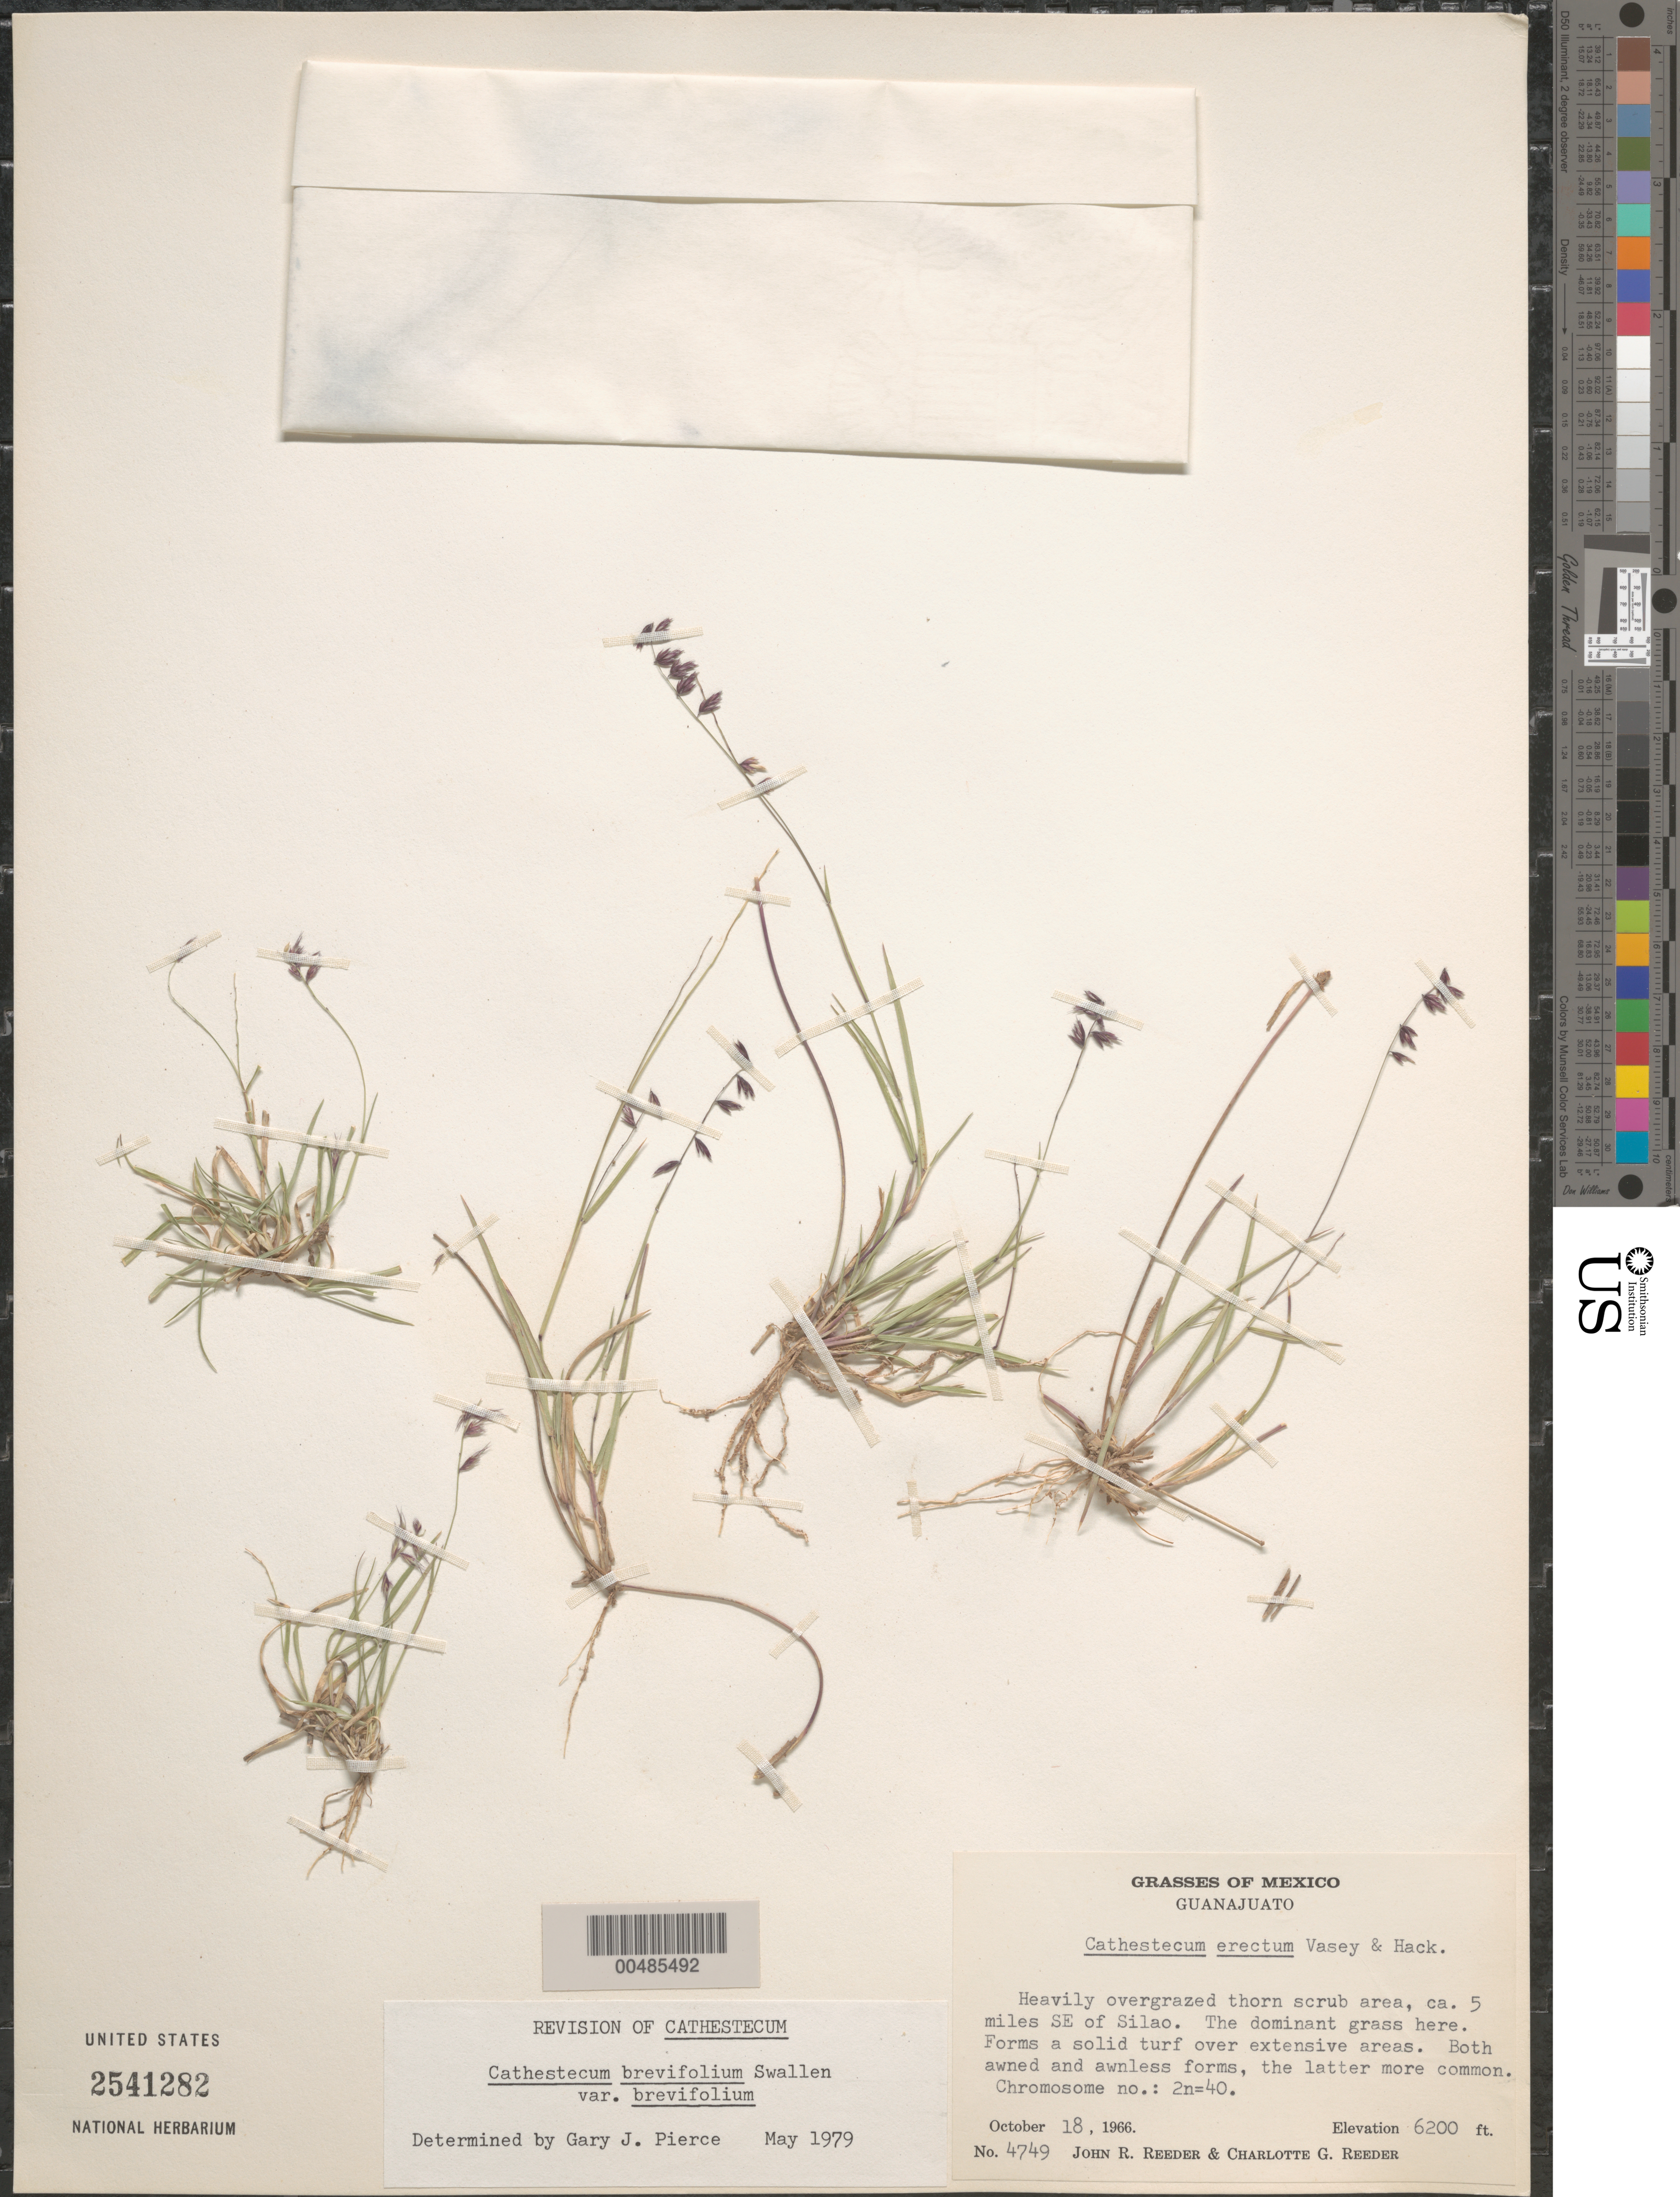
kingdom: Plantae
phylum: Tracheophyta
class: Liliopsida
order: Poales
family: Poaceae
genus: Cathestecum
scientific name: Cathestecum brevifolium var. brevifolium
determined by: Pierce, G. J.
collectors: J. R. Reeder & C. G. Reeder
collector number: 4749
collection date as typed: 18 Oct 1966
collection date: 1966-10-18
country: Mexico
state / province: Guanajuato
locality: About 5 mi SE of Silao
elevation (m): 1890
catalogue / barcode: US 2541282